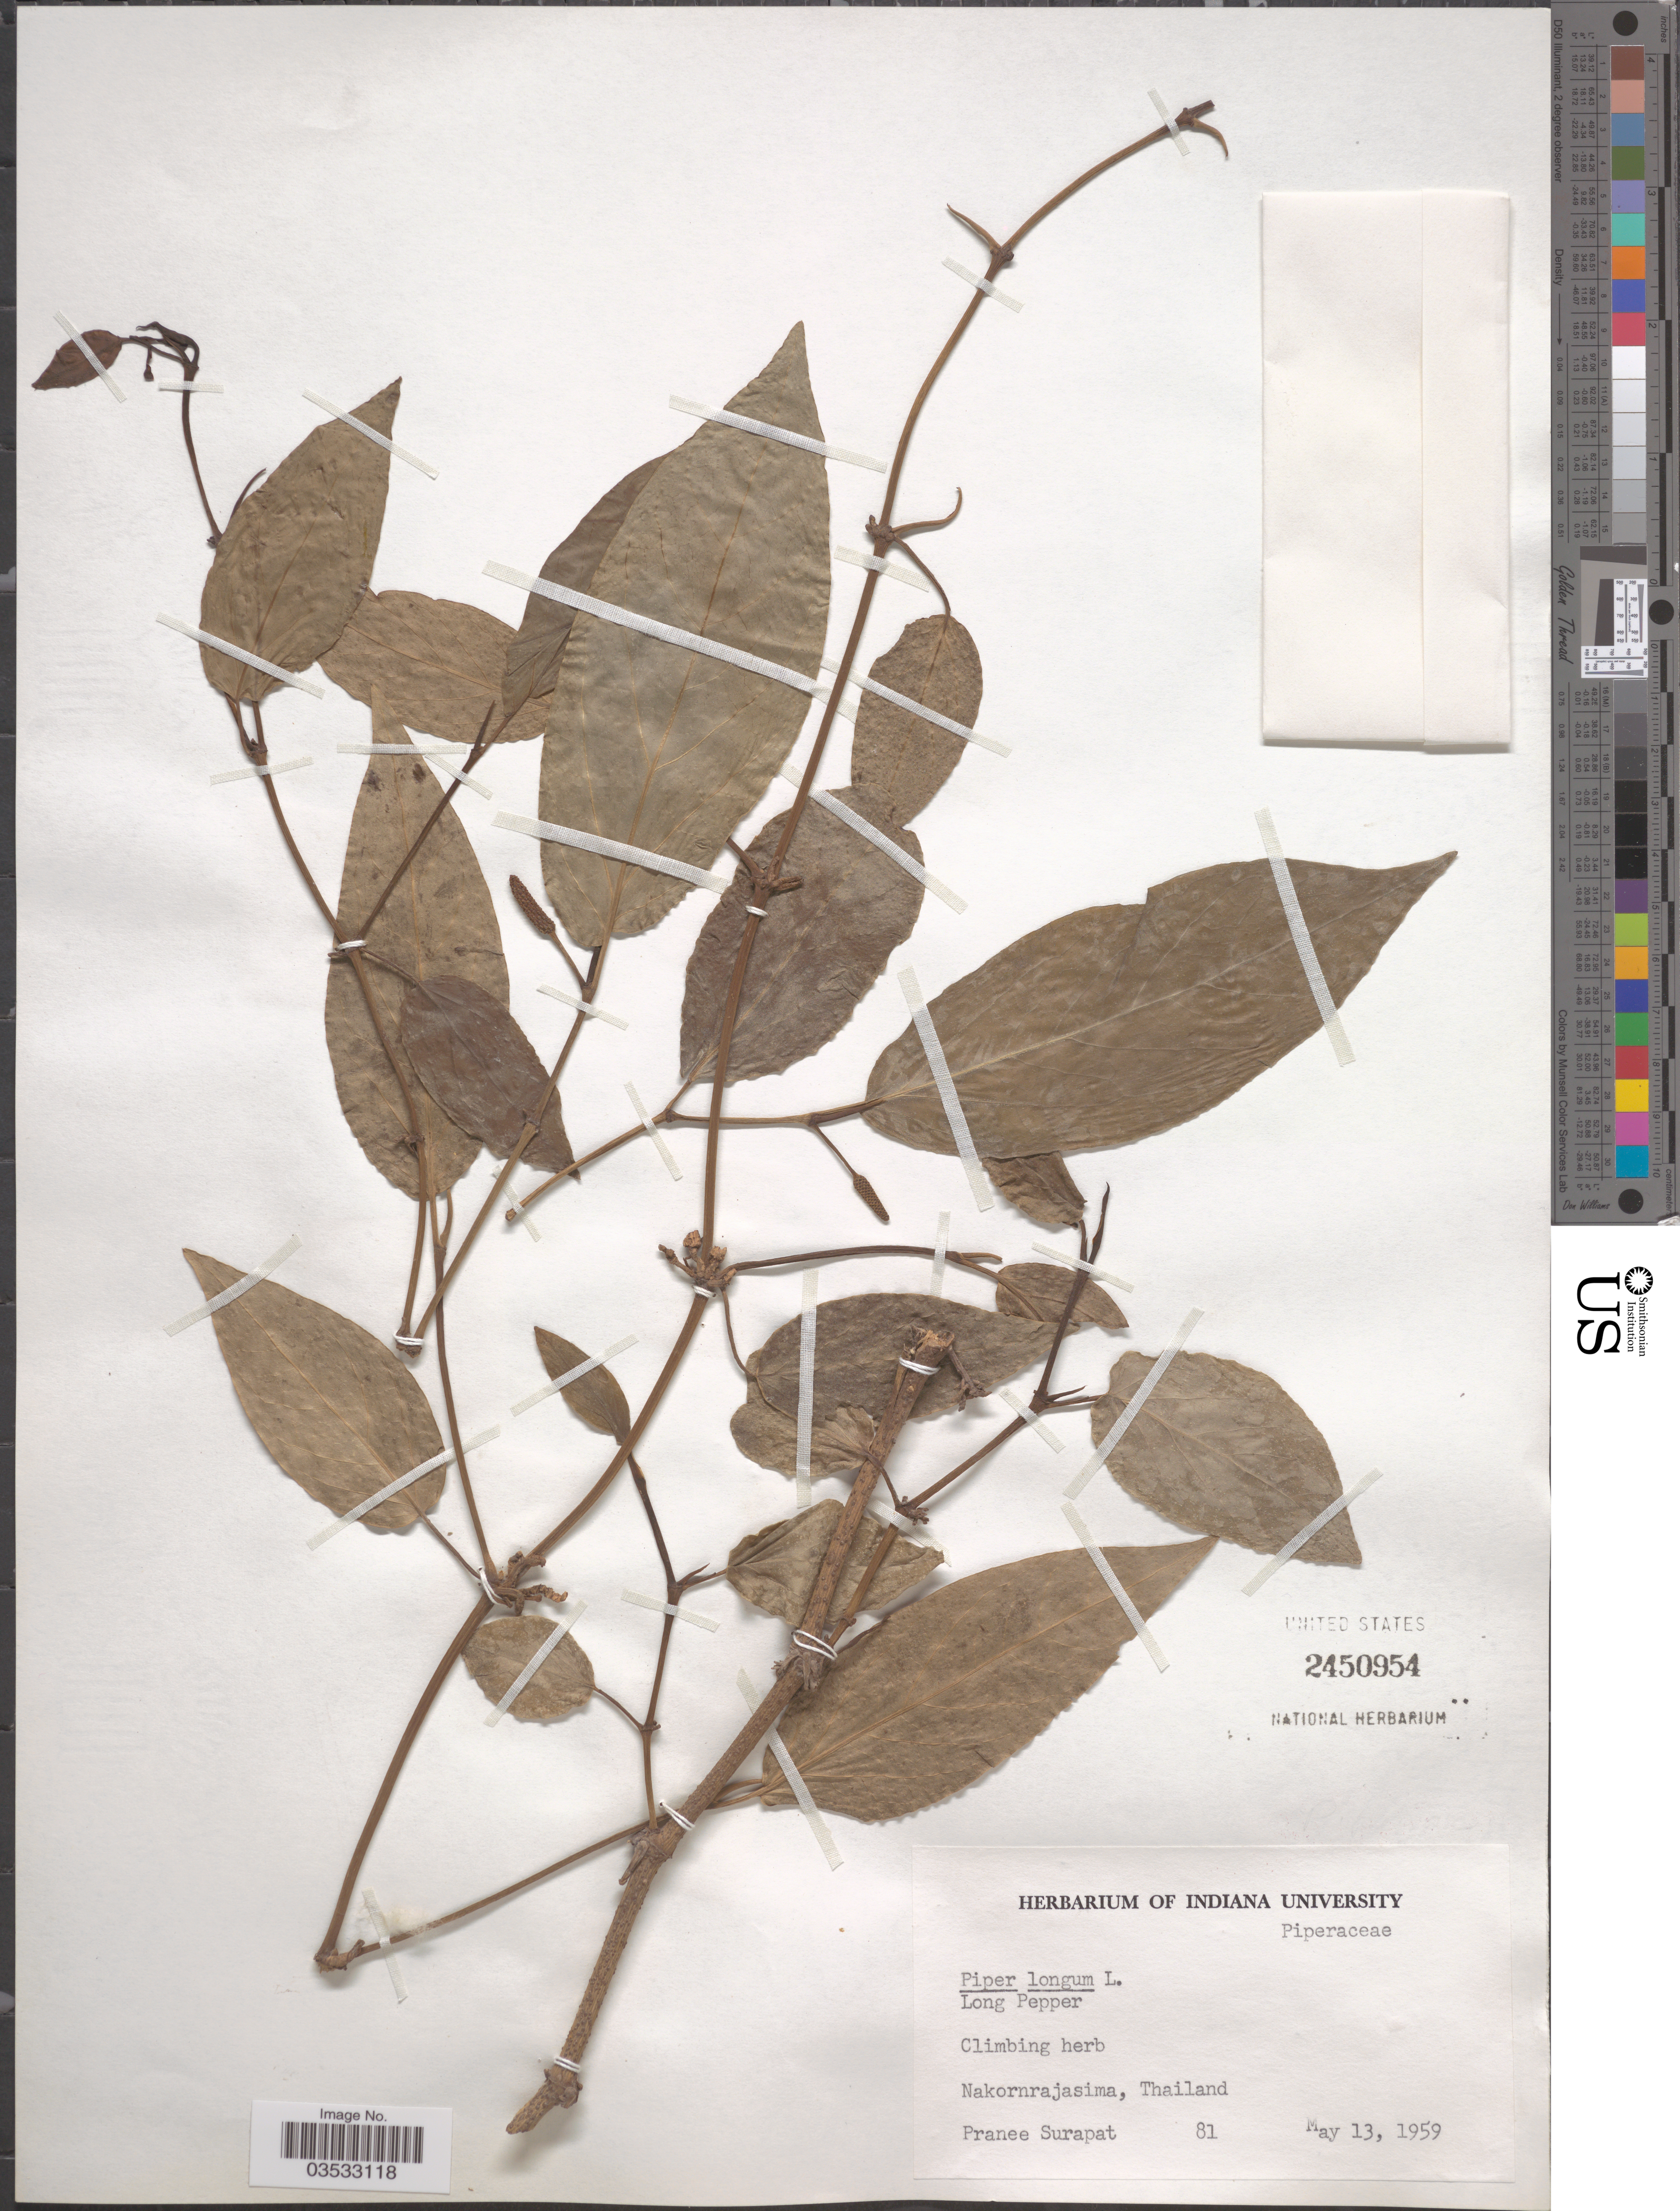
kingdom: Plantae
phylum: Tracheophyta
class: Magnoliopsida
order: Piperales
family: Piperaceae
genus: Piper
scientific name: Piper longum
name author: L.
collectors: P. Surapat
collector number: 81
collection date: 1959-05-13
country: Thailand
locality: Nakornrajasima.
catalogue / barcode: US 2450954